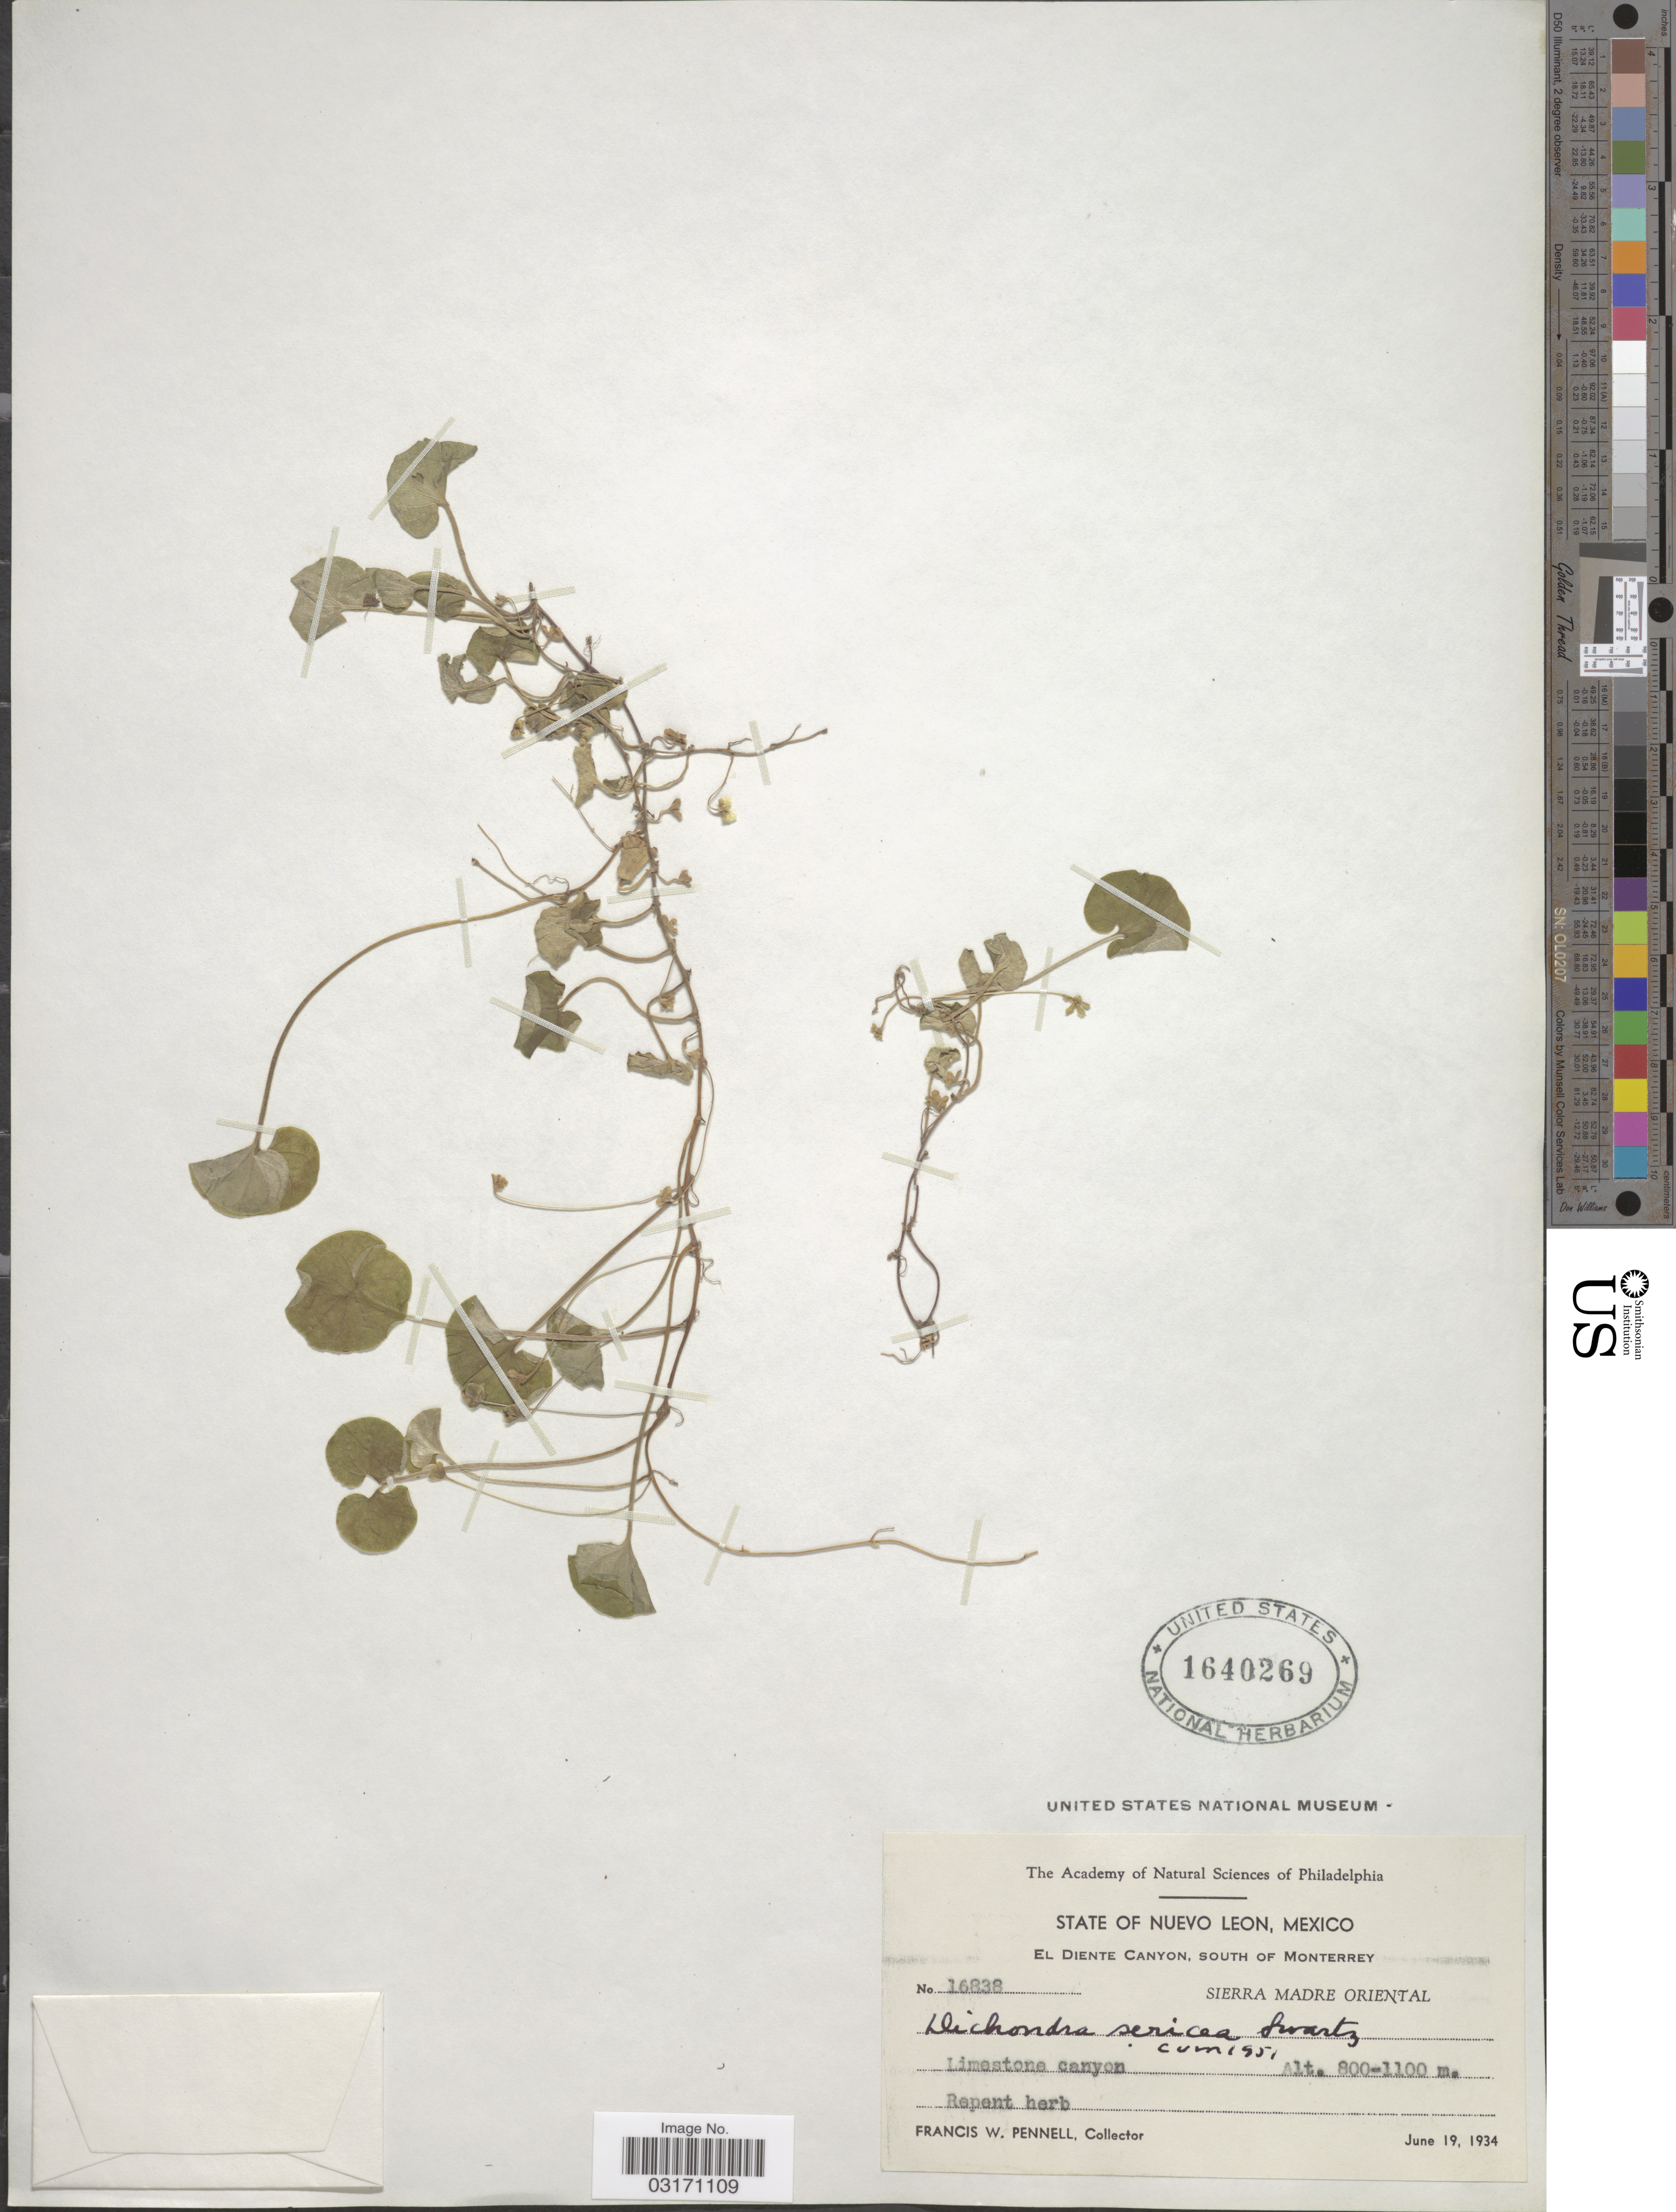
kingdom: Plantae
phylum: Tracheophyta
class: Magnoliopsida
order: Solanales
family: Convolvulaceae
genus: Dichondra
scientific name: Dichondra sericea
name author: Sw.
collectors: F. W. Pennell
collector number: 16838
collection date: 1934-06-19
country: Mexico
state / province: Nuevo León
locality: El Diente Canyon, South of Monterrey. Sierra Madre Oriental.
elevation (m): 800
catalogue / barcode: US 1640269